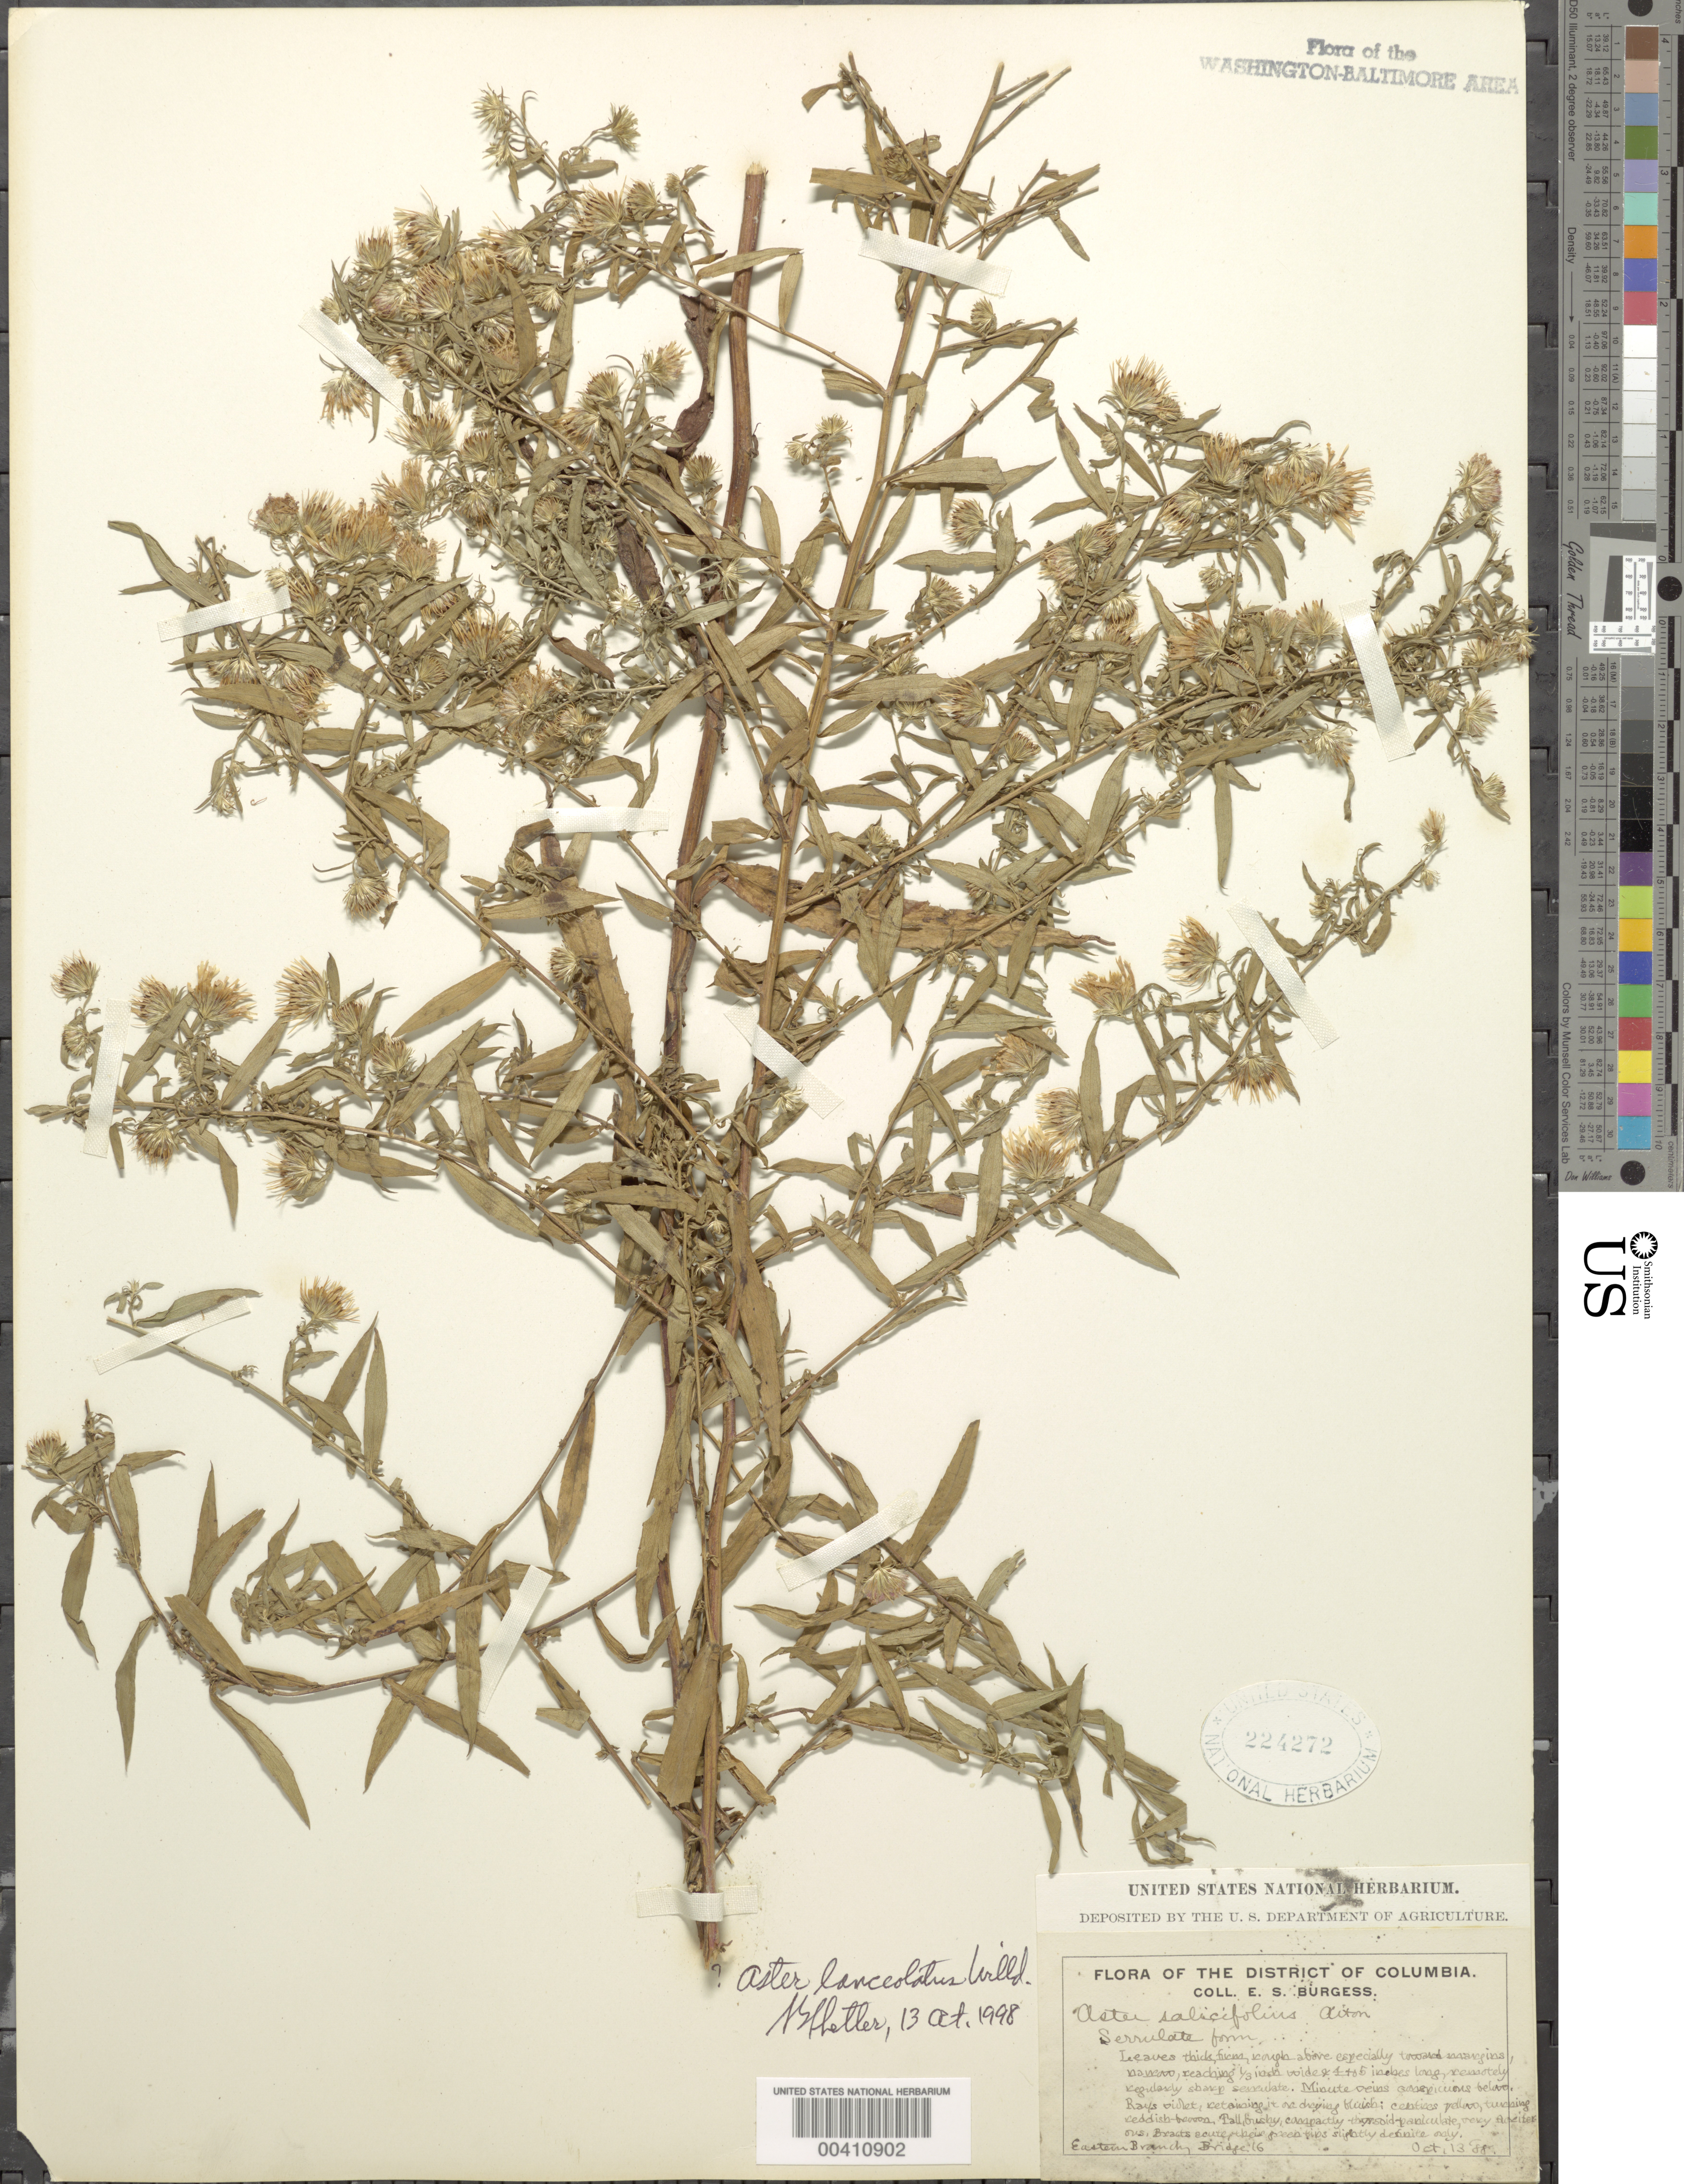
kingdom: Plantae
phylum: Tracheophyta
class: Magnoliopsida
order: Asterales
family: Asteraceae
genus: Symphyotrichum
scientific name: Symphyotrichum lanceolatum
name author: (Willd.) G.L. Nesom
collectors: E. Burgess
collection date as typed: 13 Oct 1888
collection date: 1888-10-13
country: United States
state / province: District of Columbia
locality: Eastern Branch Bridge 16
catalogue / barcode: US 224272